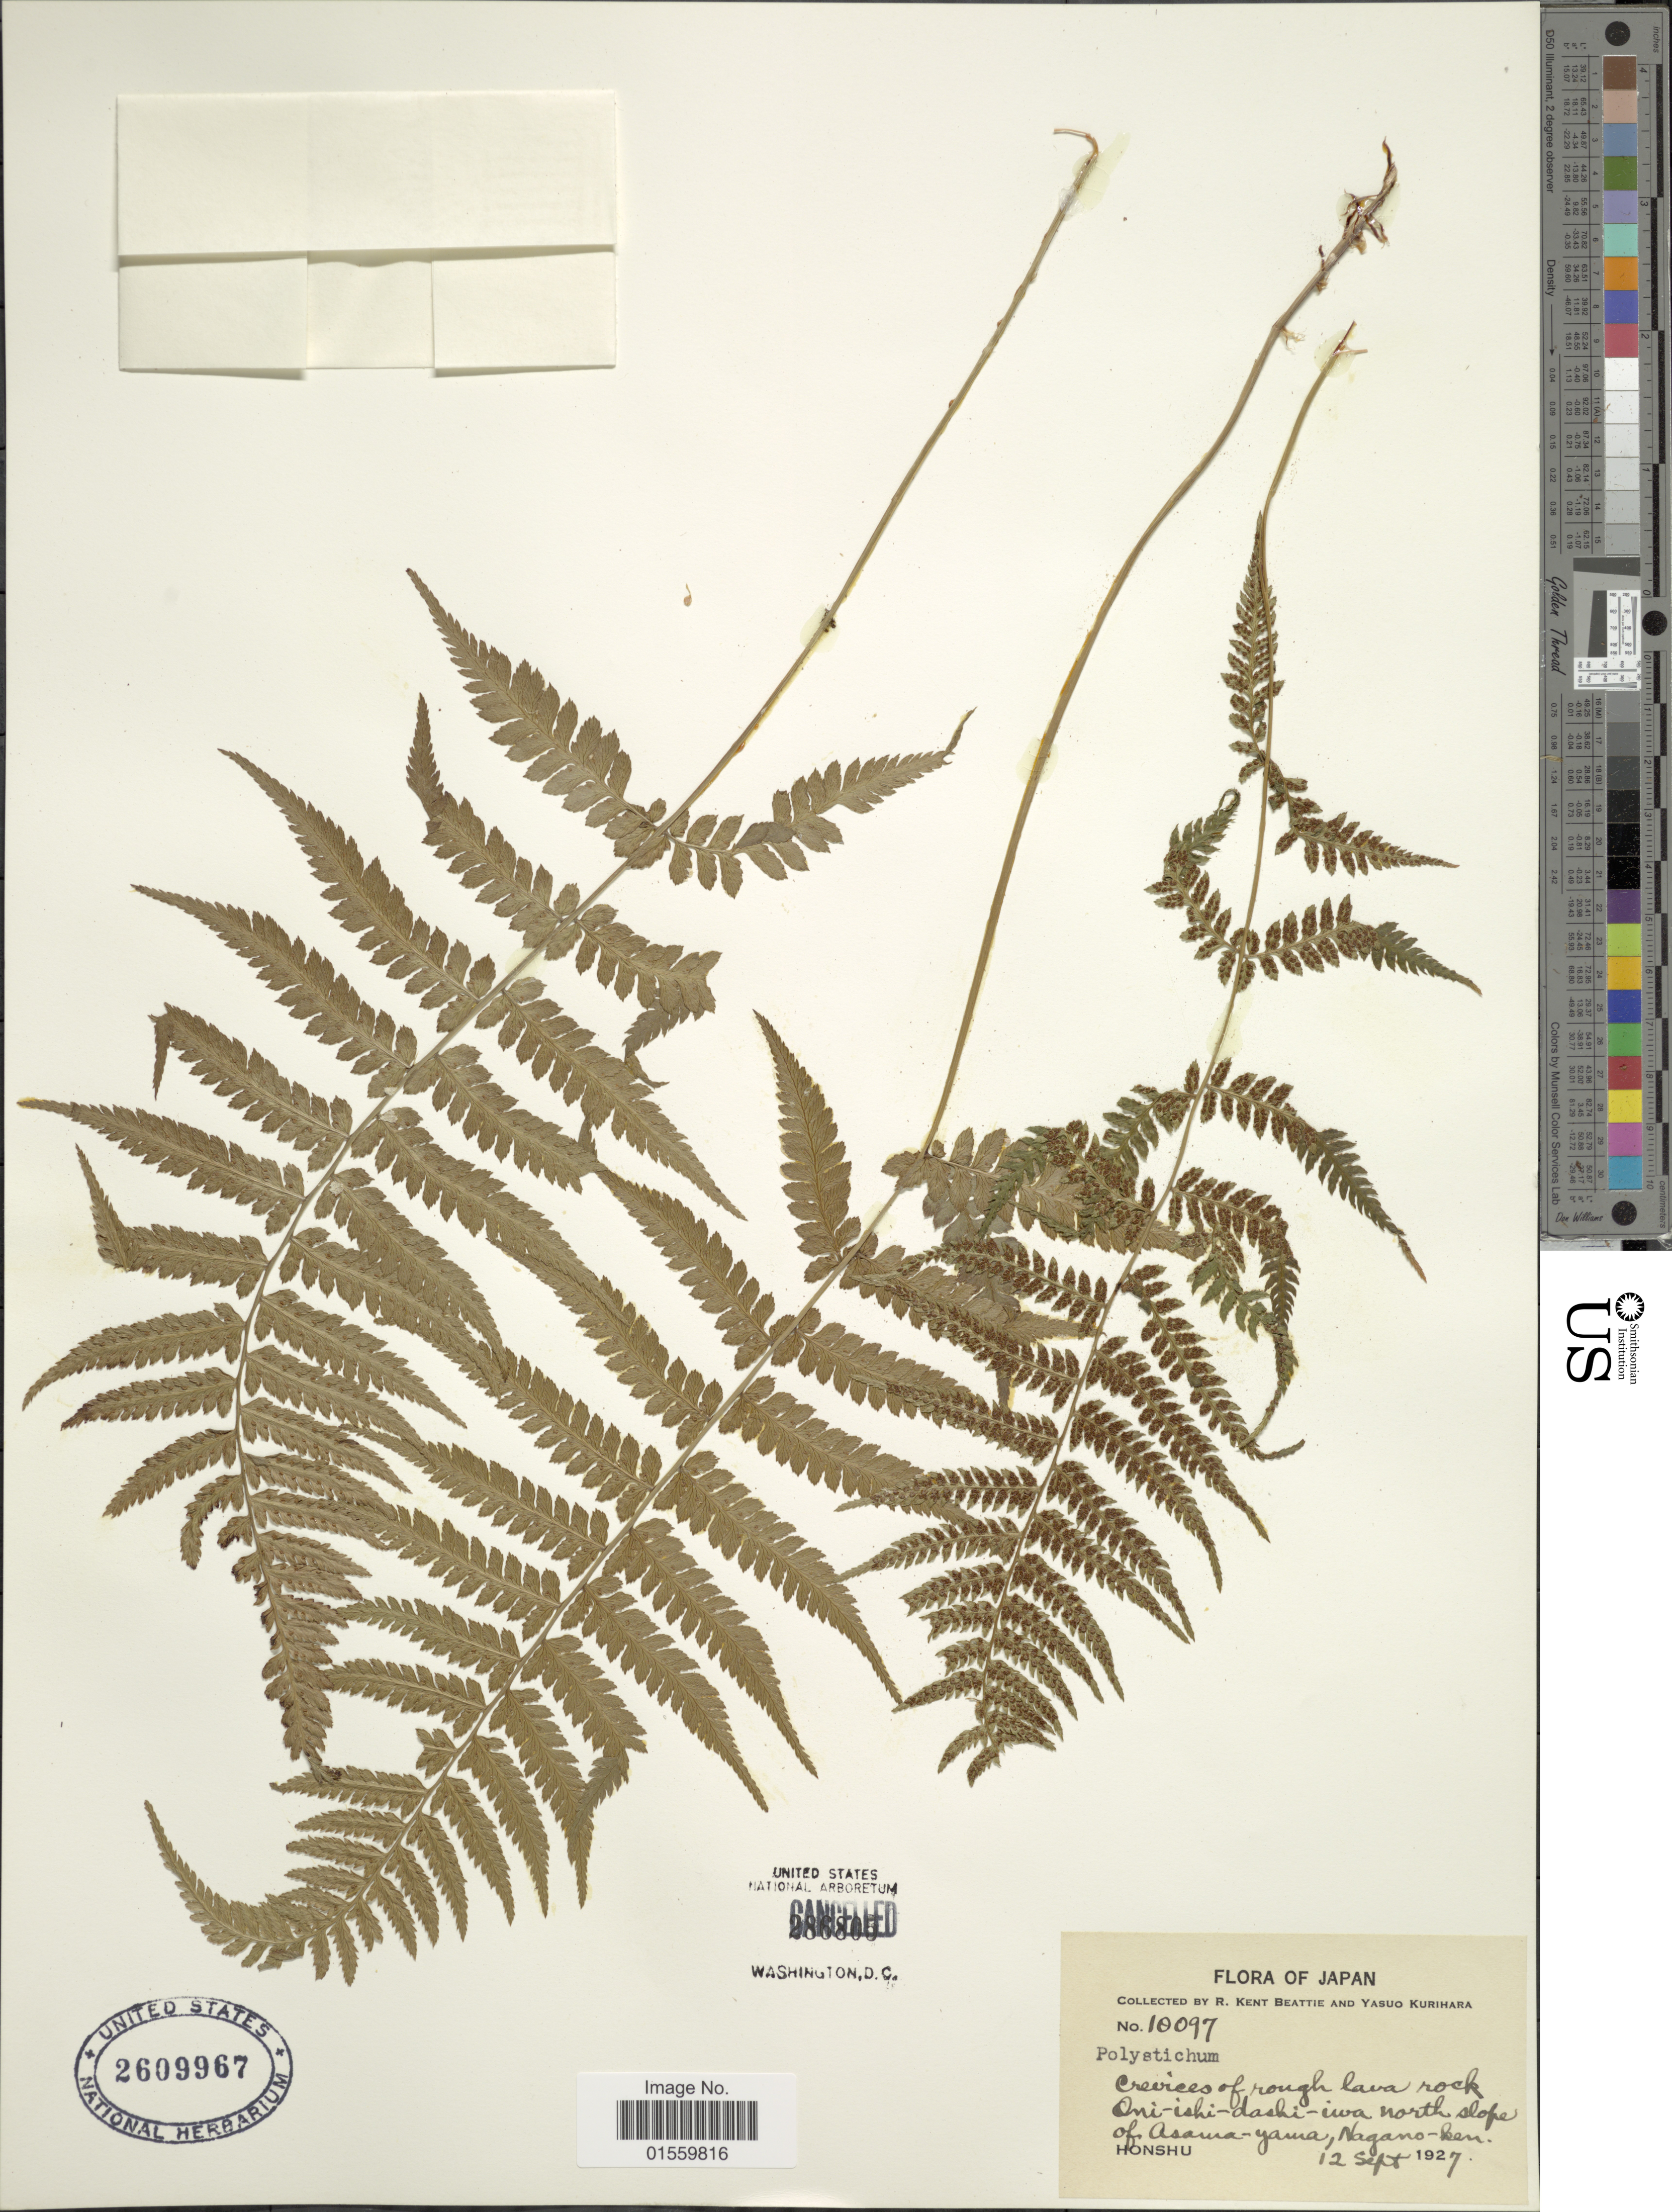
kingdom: Plantae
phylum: Tracheophyta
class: Polypodiopsida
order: Polypodiales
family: Dryopteridaceae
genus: Polystichum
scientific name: Polystichum sp.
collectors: R. K. Beattie & Y. Kurihara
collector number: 10097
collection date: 1927-09-12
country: Japan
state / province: Nagano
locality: Oni-ishi-dashi-iwa north slope of Asawa-yama, Nagano-ken, Honshu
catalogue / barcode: US 2609967